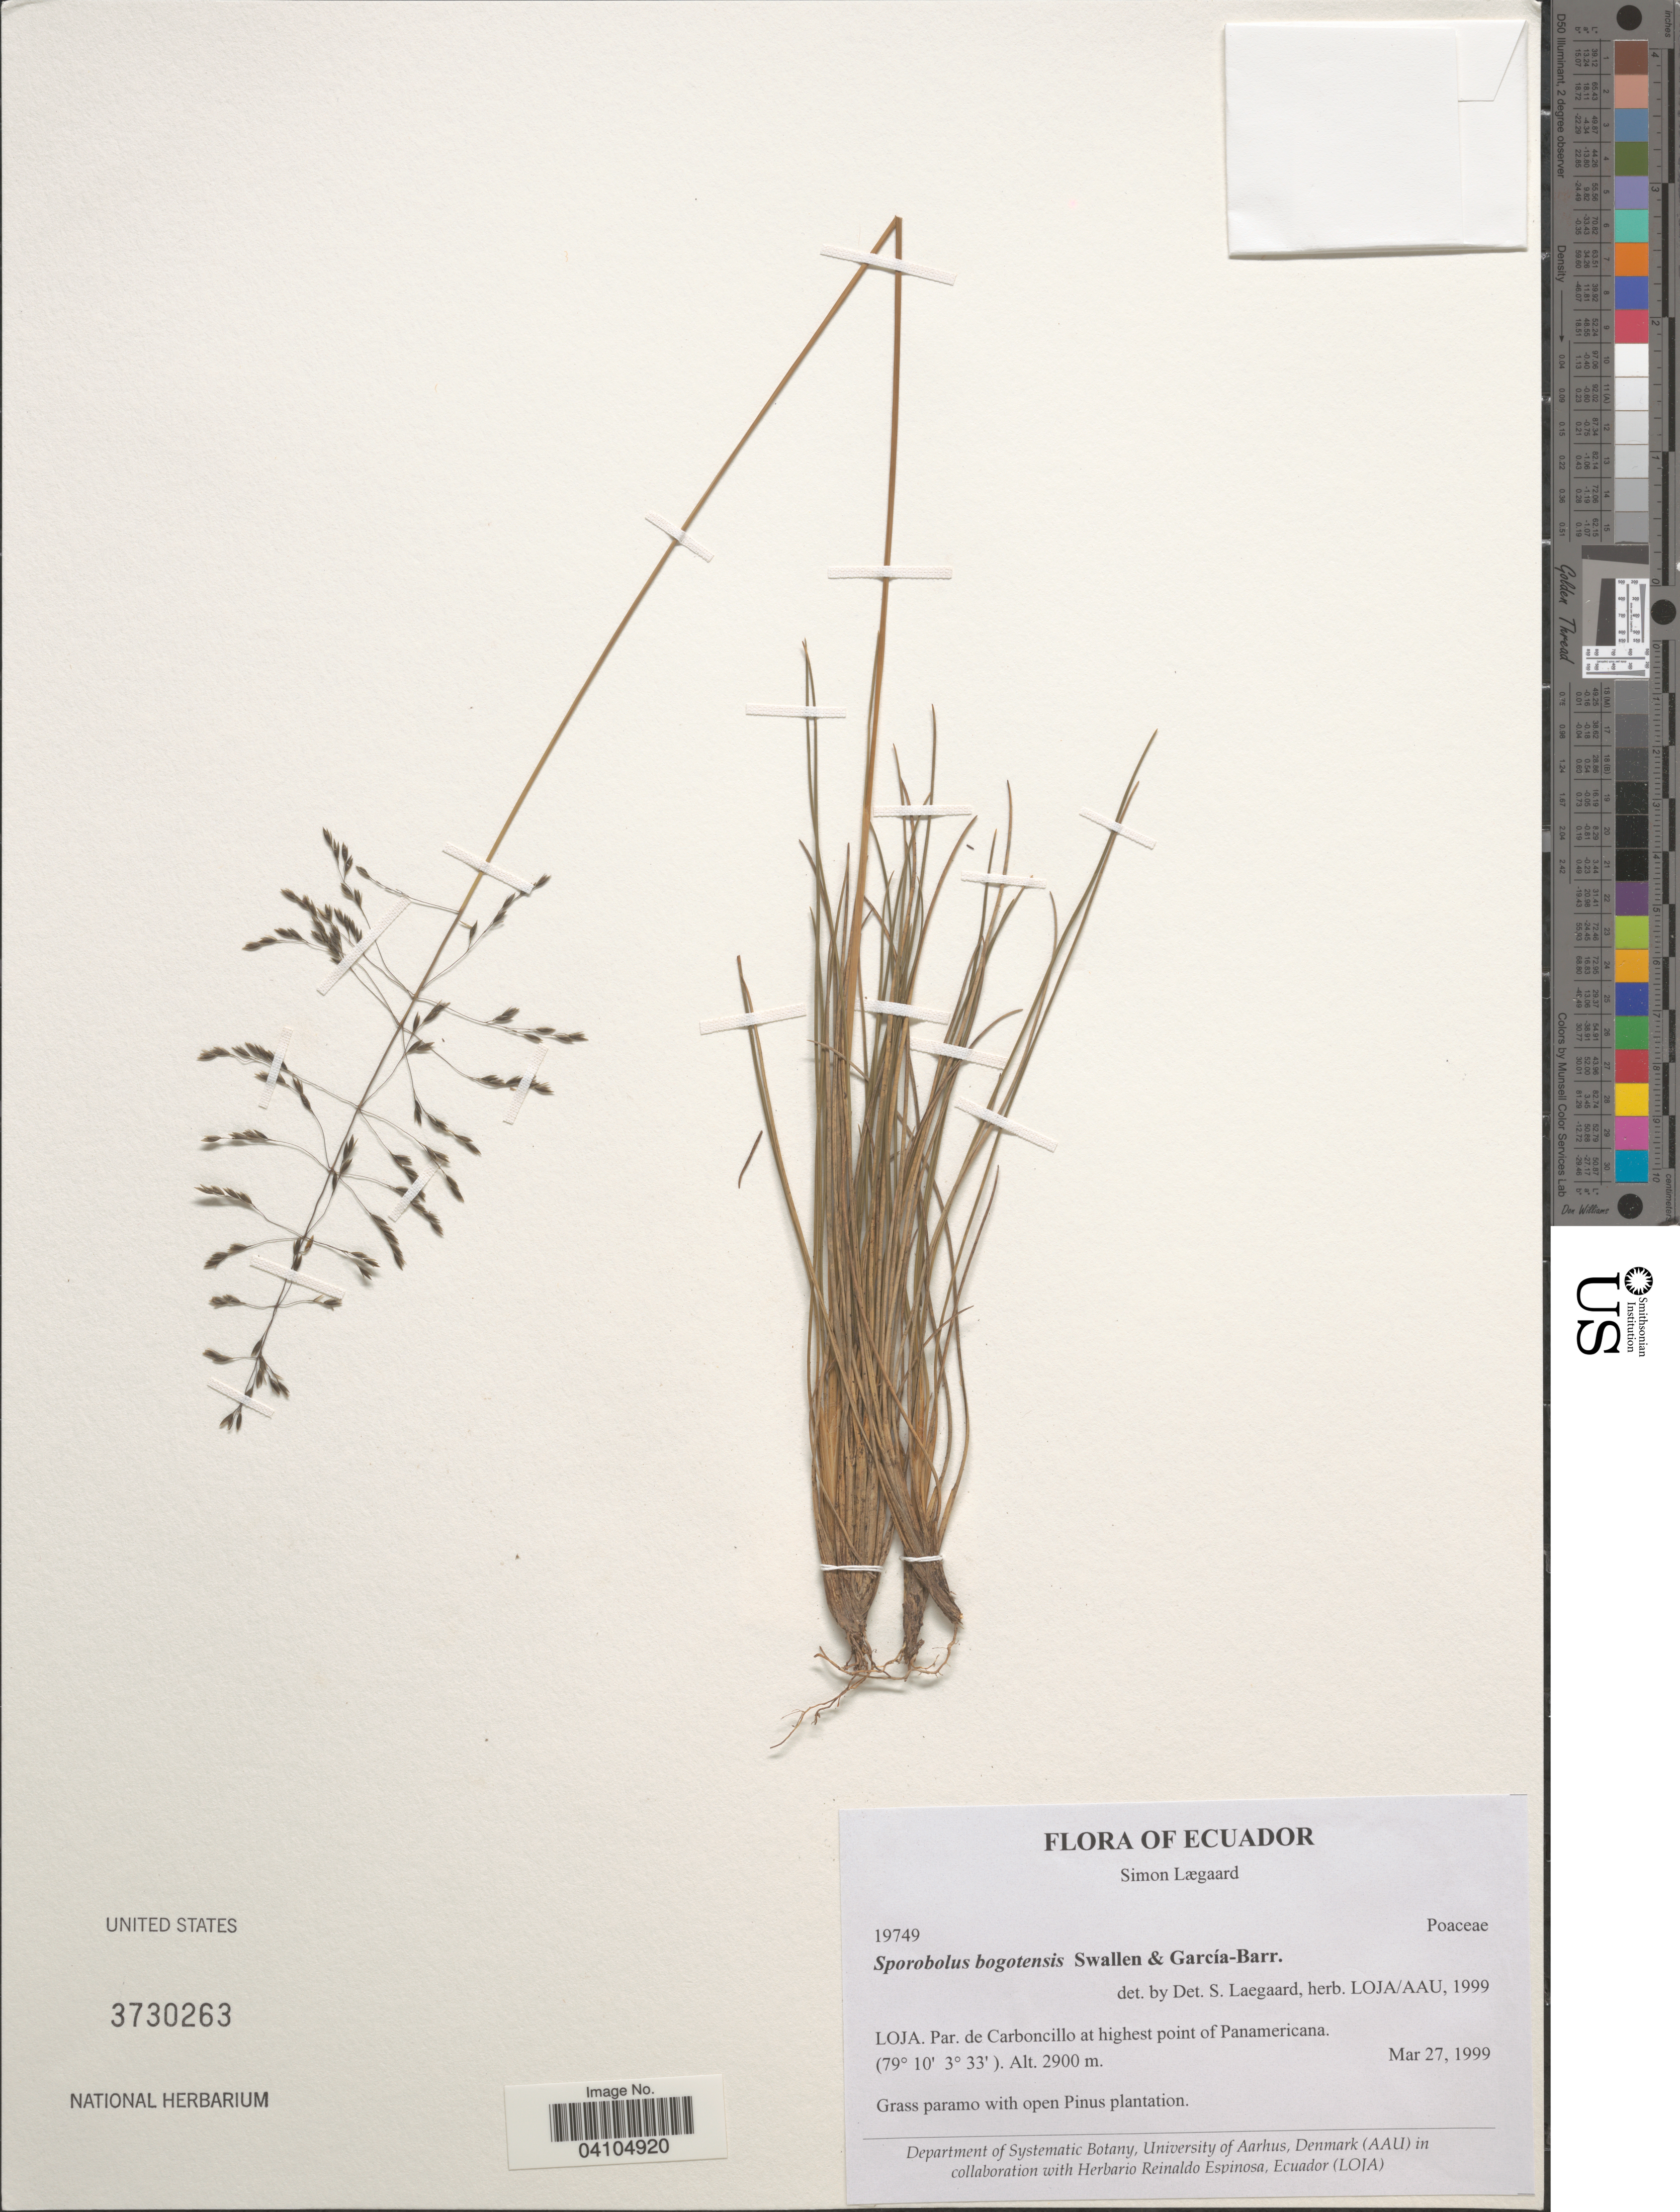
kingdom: Plantae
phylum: Tracheophyta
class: Liliopsida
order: Poales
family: Poaceae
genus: Sporobolus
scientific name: Sporobolus bogotensis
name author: Swallen & García-Barr.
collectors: S. Lægaard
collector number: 19749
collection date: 1999-03-27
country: Ecuador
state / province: Loja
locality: Par. de Carboncillo at highest point of Panamericana.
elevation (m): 2900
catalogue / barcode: US 3730263